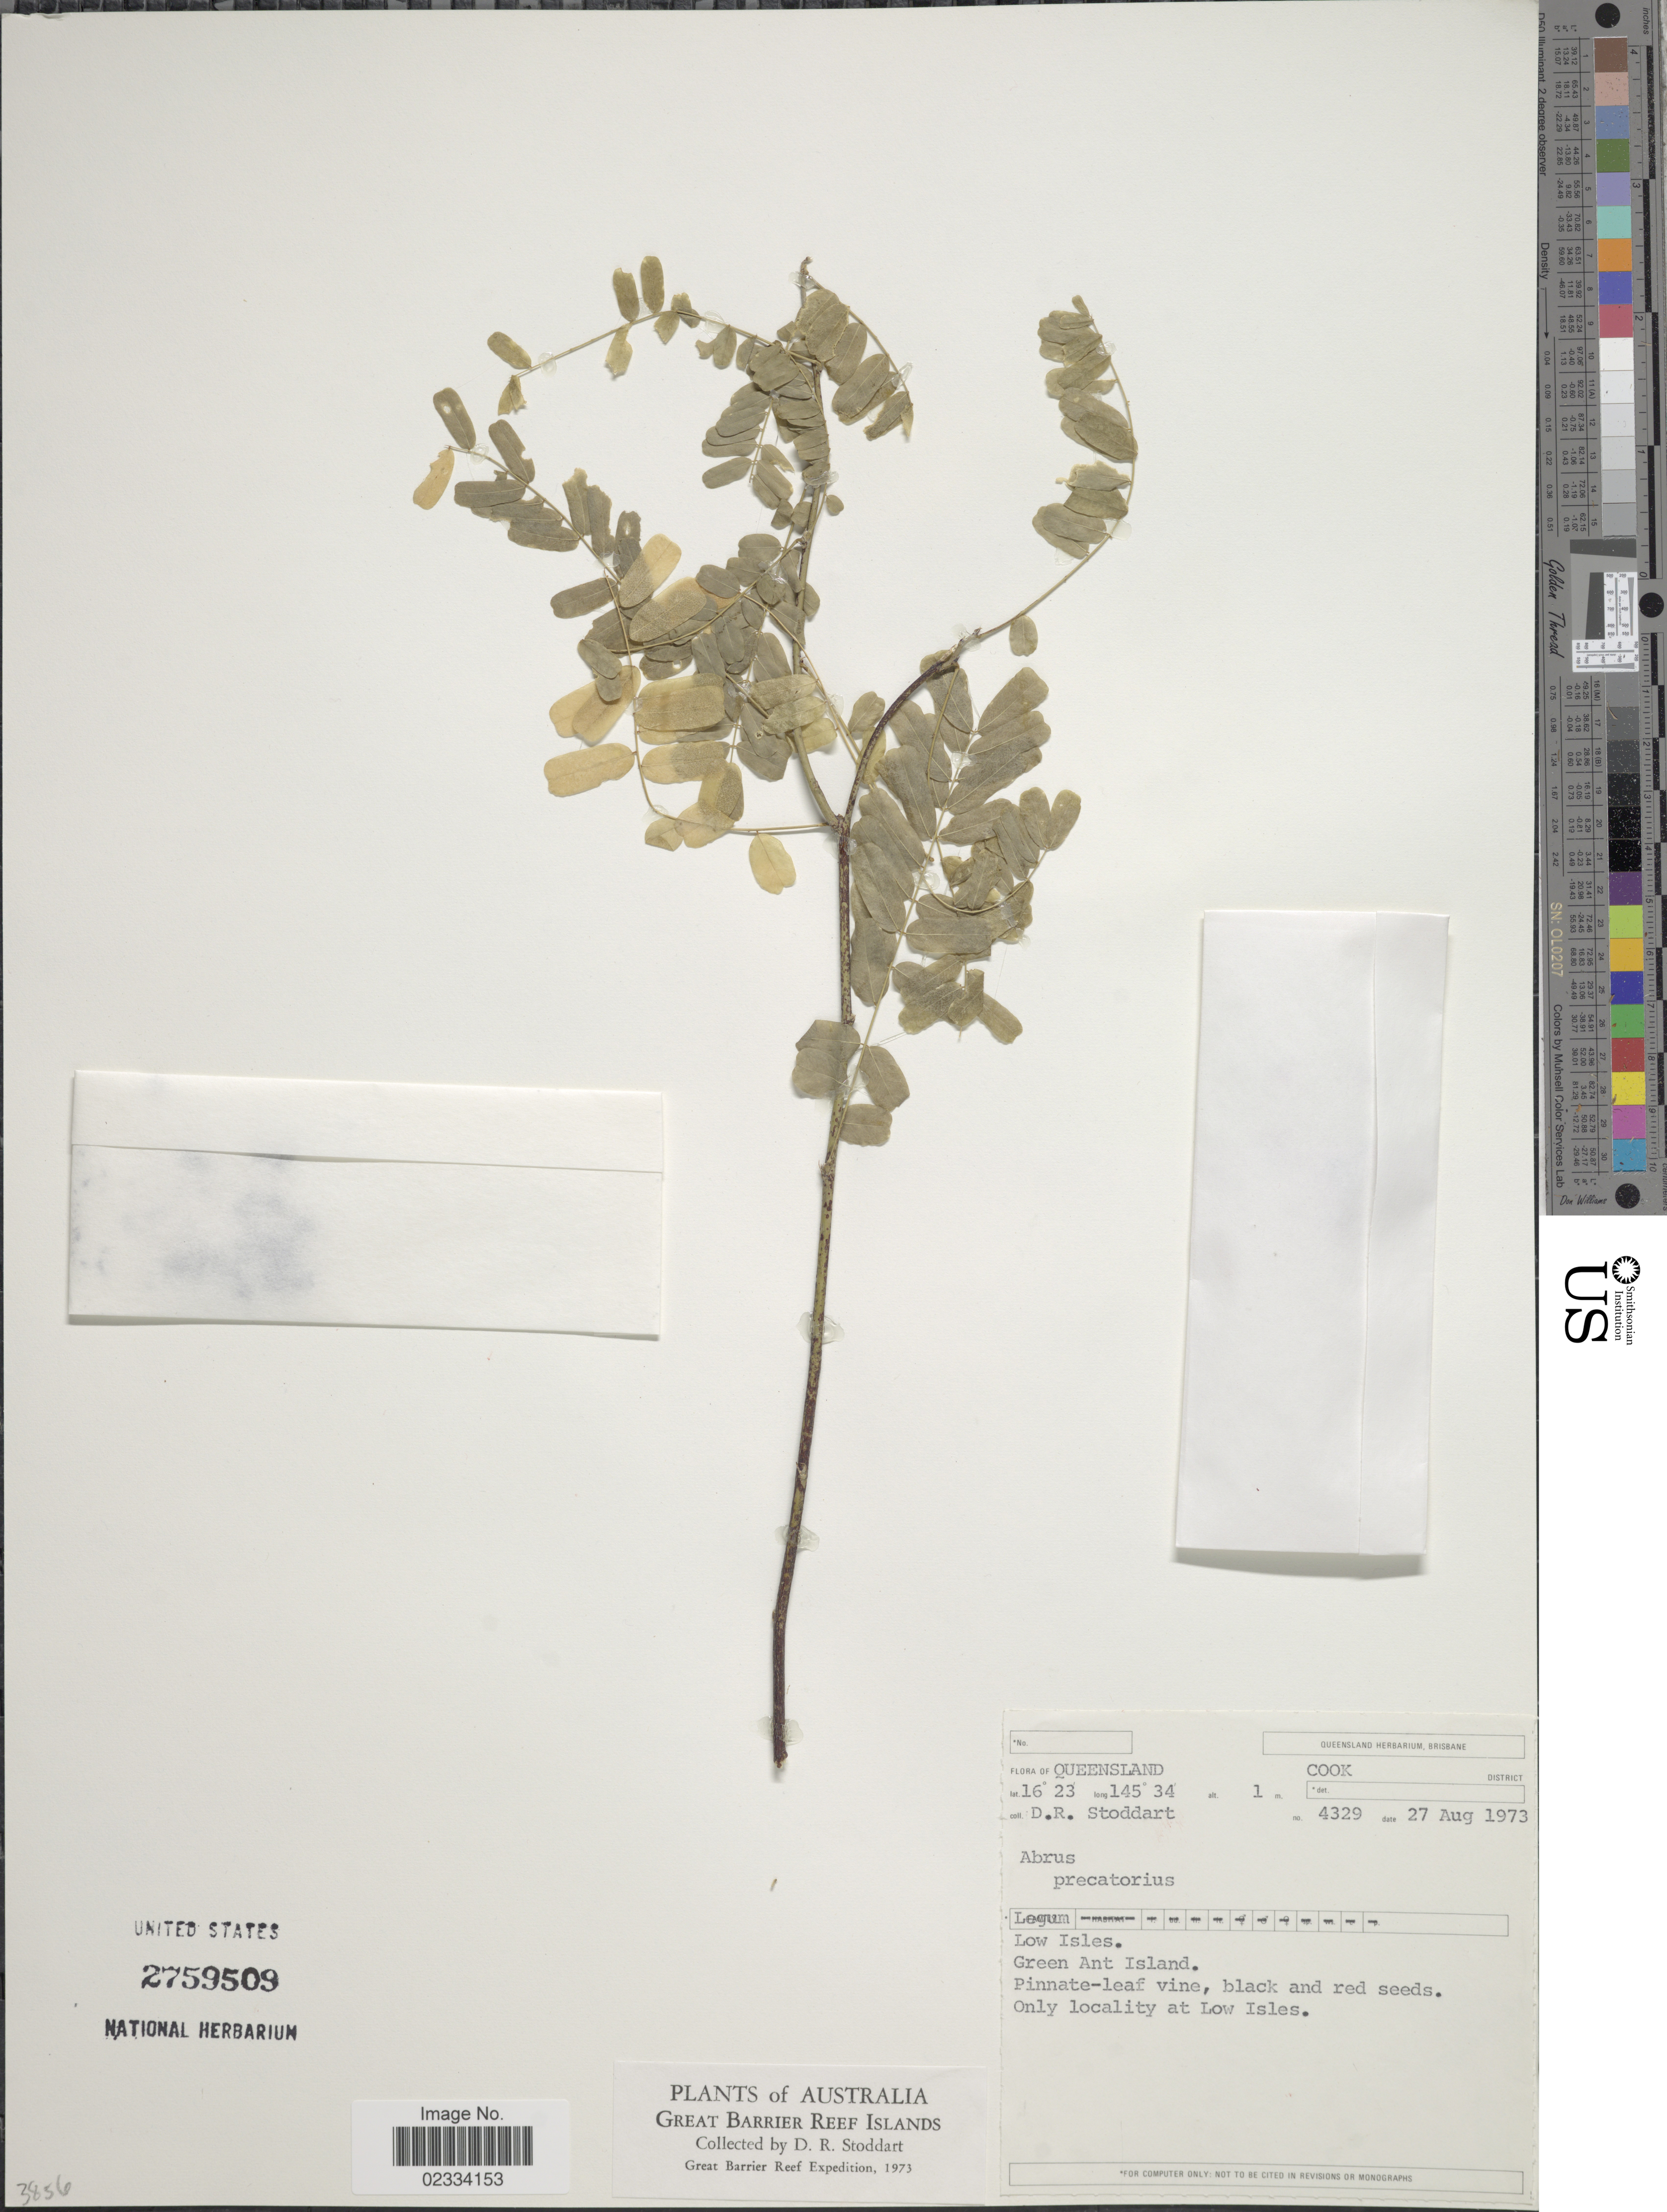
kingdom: Plantae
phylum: Tracheophyta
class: Magnoliopsida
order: Fabales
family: Fabaceae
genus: Abrus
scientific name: Abrus sp.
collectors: D. R. Stoddart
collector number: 4329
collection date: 1973-08-27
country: Australia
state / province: Queensland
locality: Great Barrier Reef Islands. Cook District. Low Isles. Green Ant Island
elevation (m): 1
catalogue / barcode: US 2759509